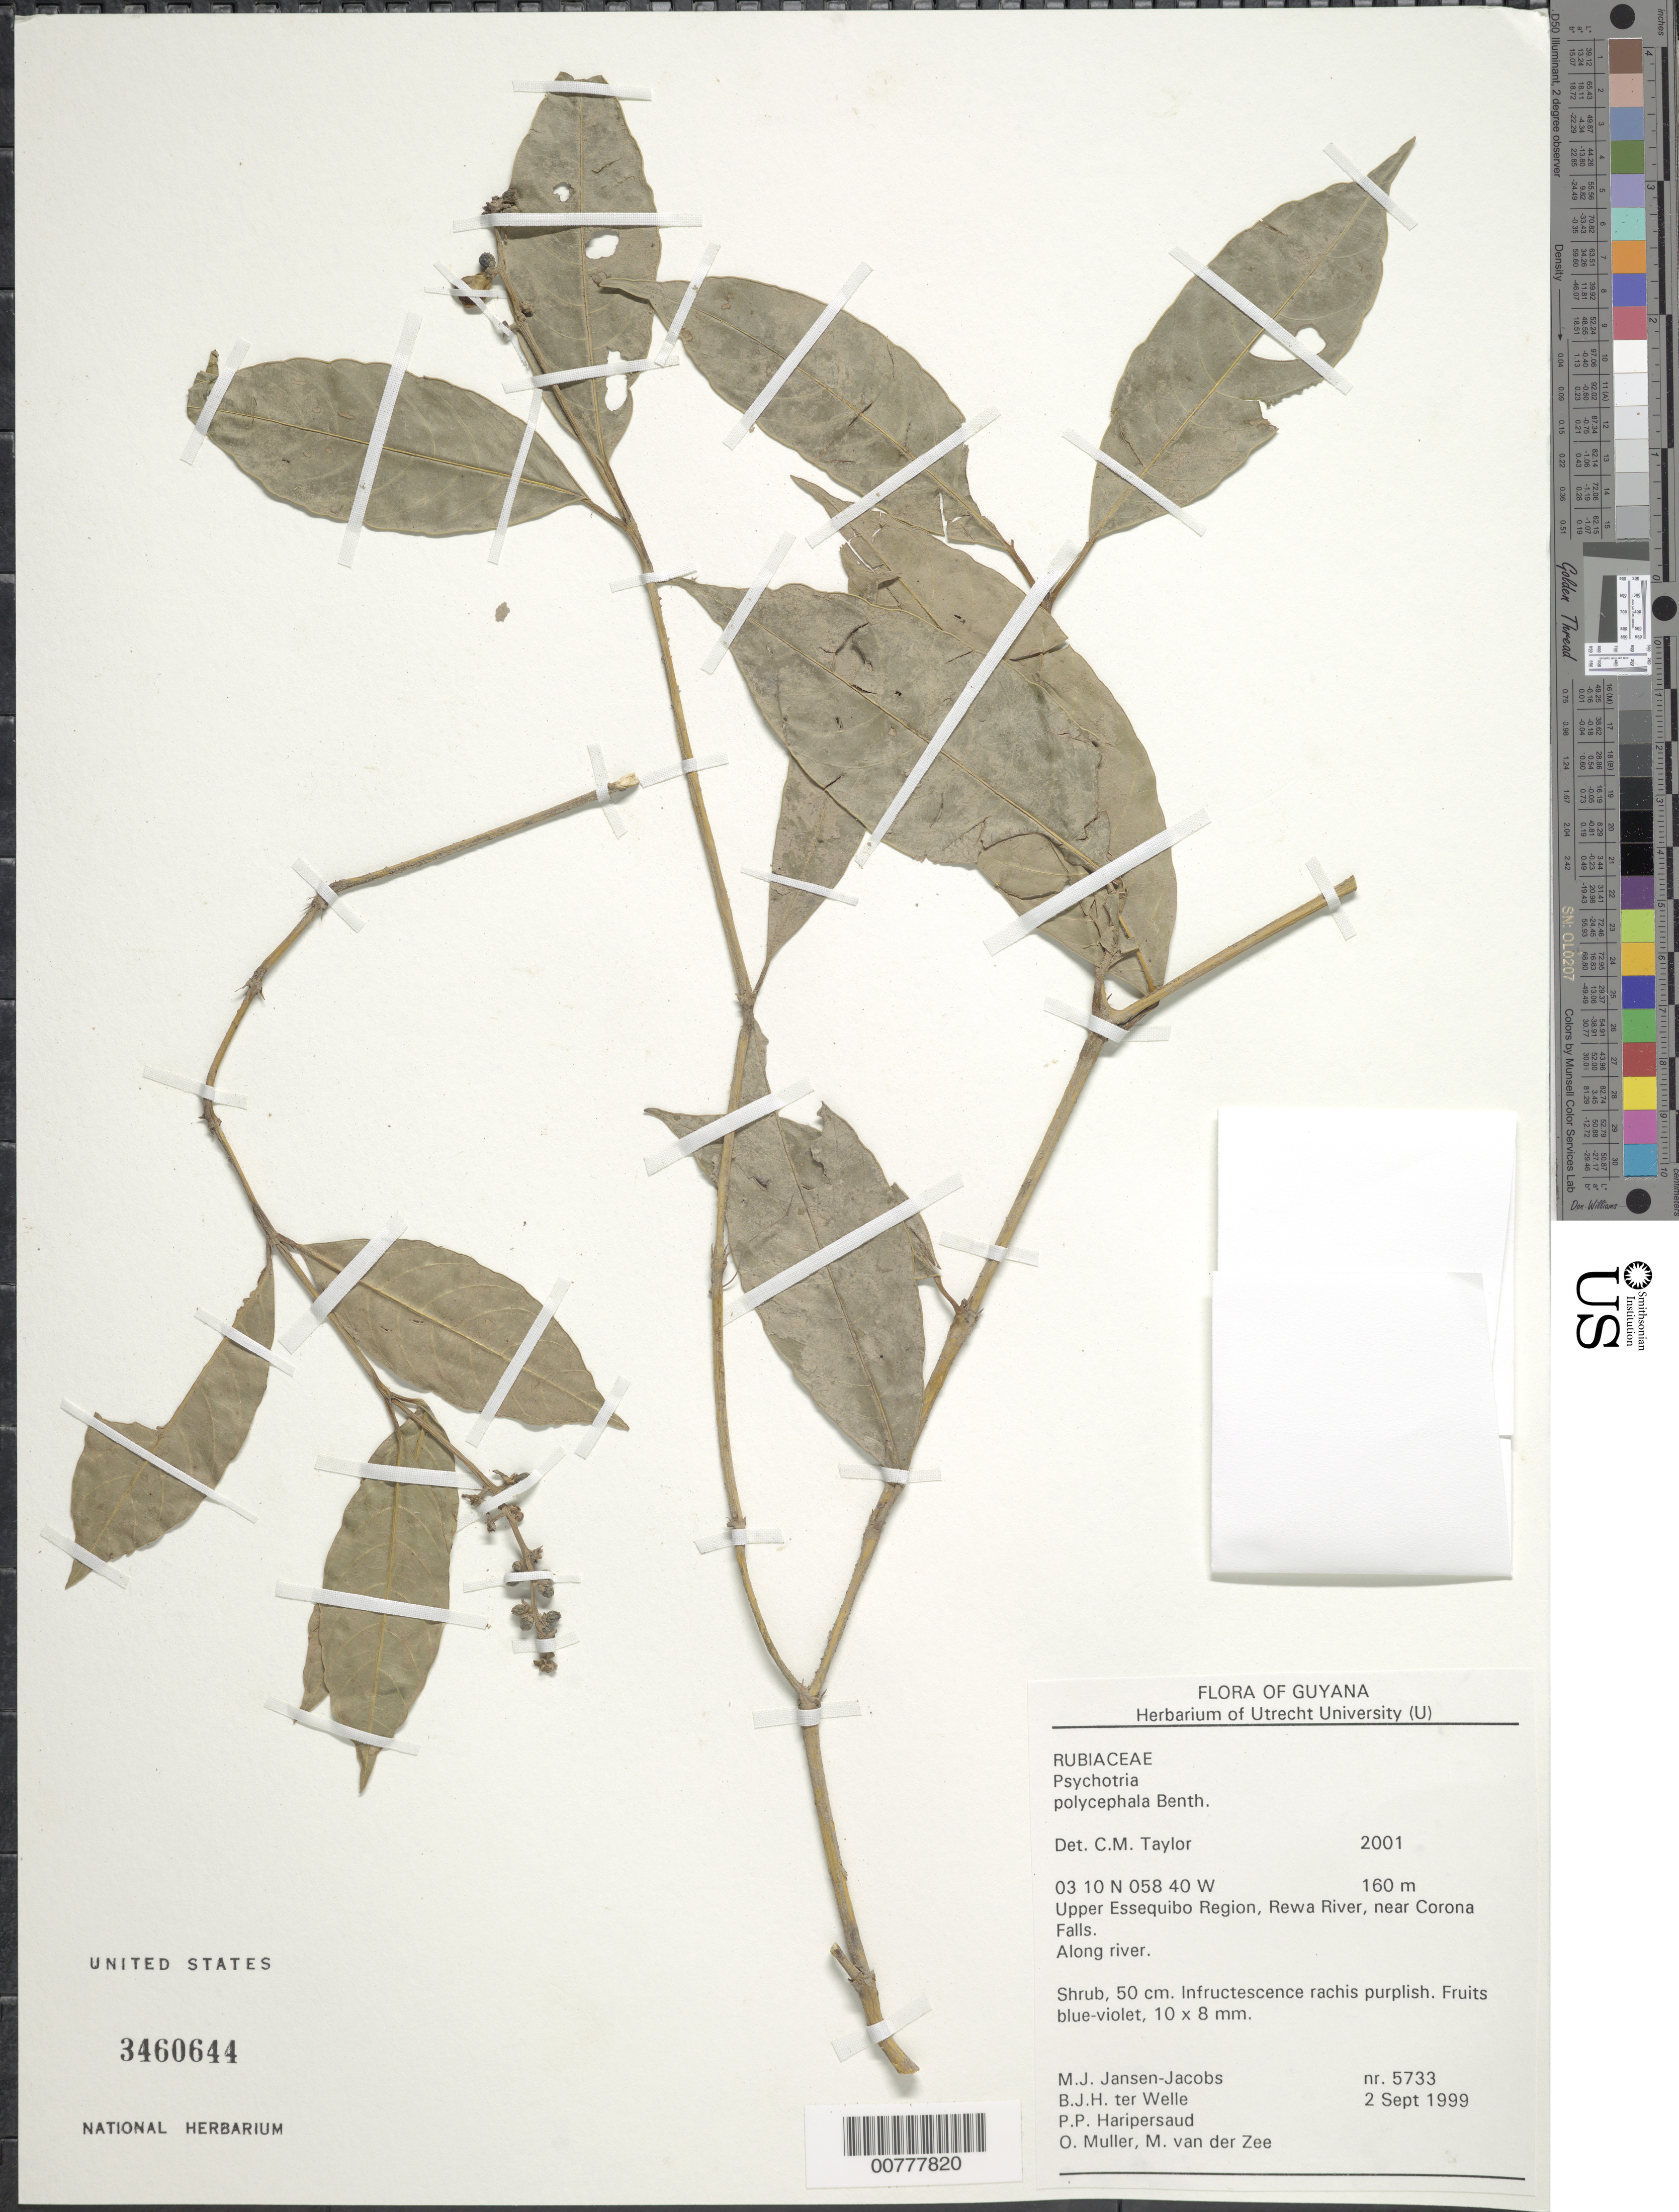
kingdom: Plantae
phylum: Tracheophyta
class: Magnoliopsida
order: Gentianales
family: Rubiaceae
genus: Palicourea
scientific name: Palicourea polycephala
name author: (Benth.) Delprete & J.H. Kirkbr.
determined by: Kirkbride, J. H., Jr.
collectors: M. J. Jansen-Jacobs, B. Welle, P. Haripersaud, O. Muller & M. van der Zee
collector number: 5733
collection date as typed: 2-Sep-99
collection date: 1999-09-02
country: Guyana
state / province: U. Takutu-U. Essequibo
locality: Rewa River, near Corona Falls, Upper Essequibo Region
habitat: Along river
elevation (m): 160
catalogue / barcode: US 3460644